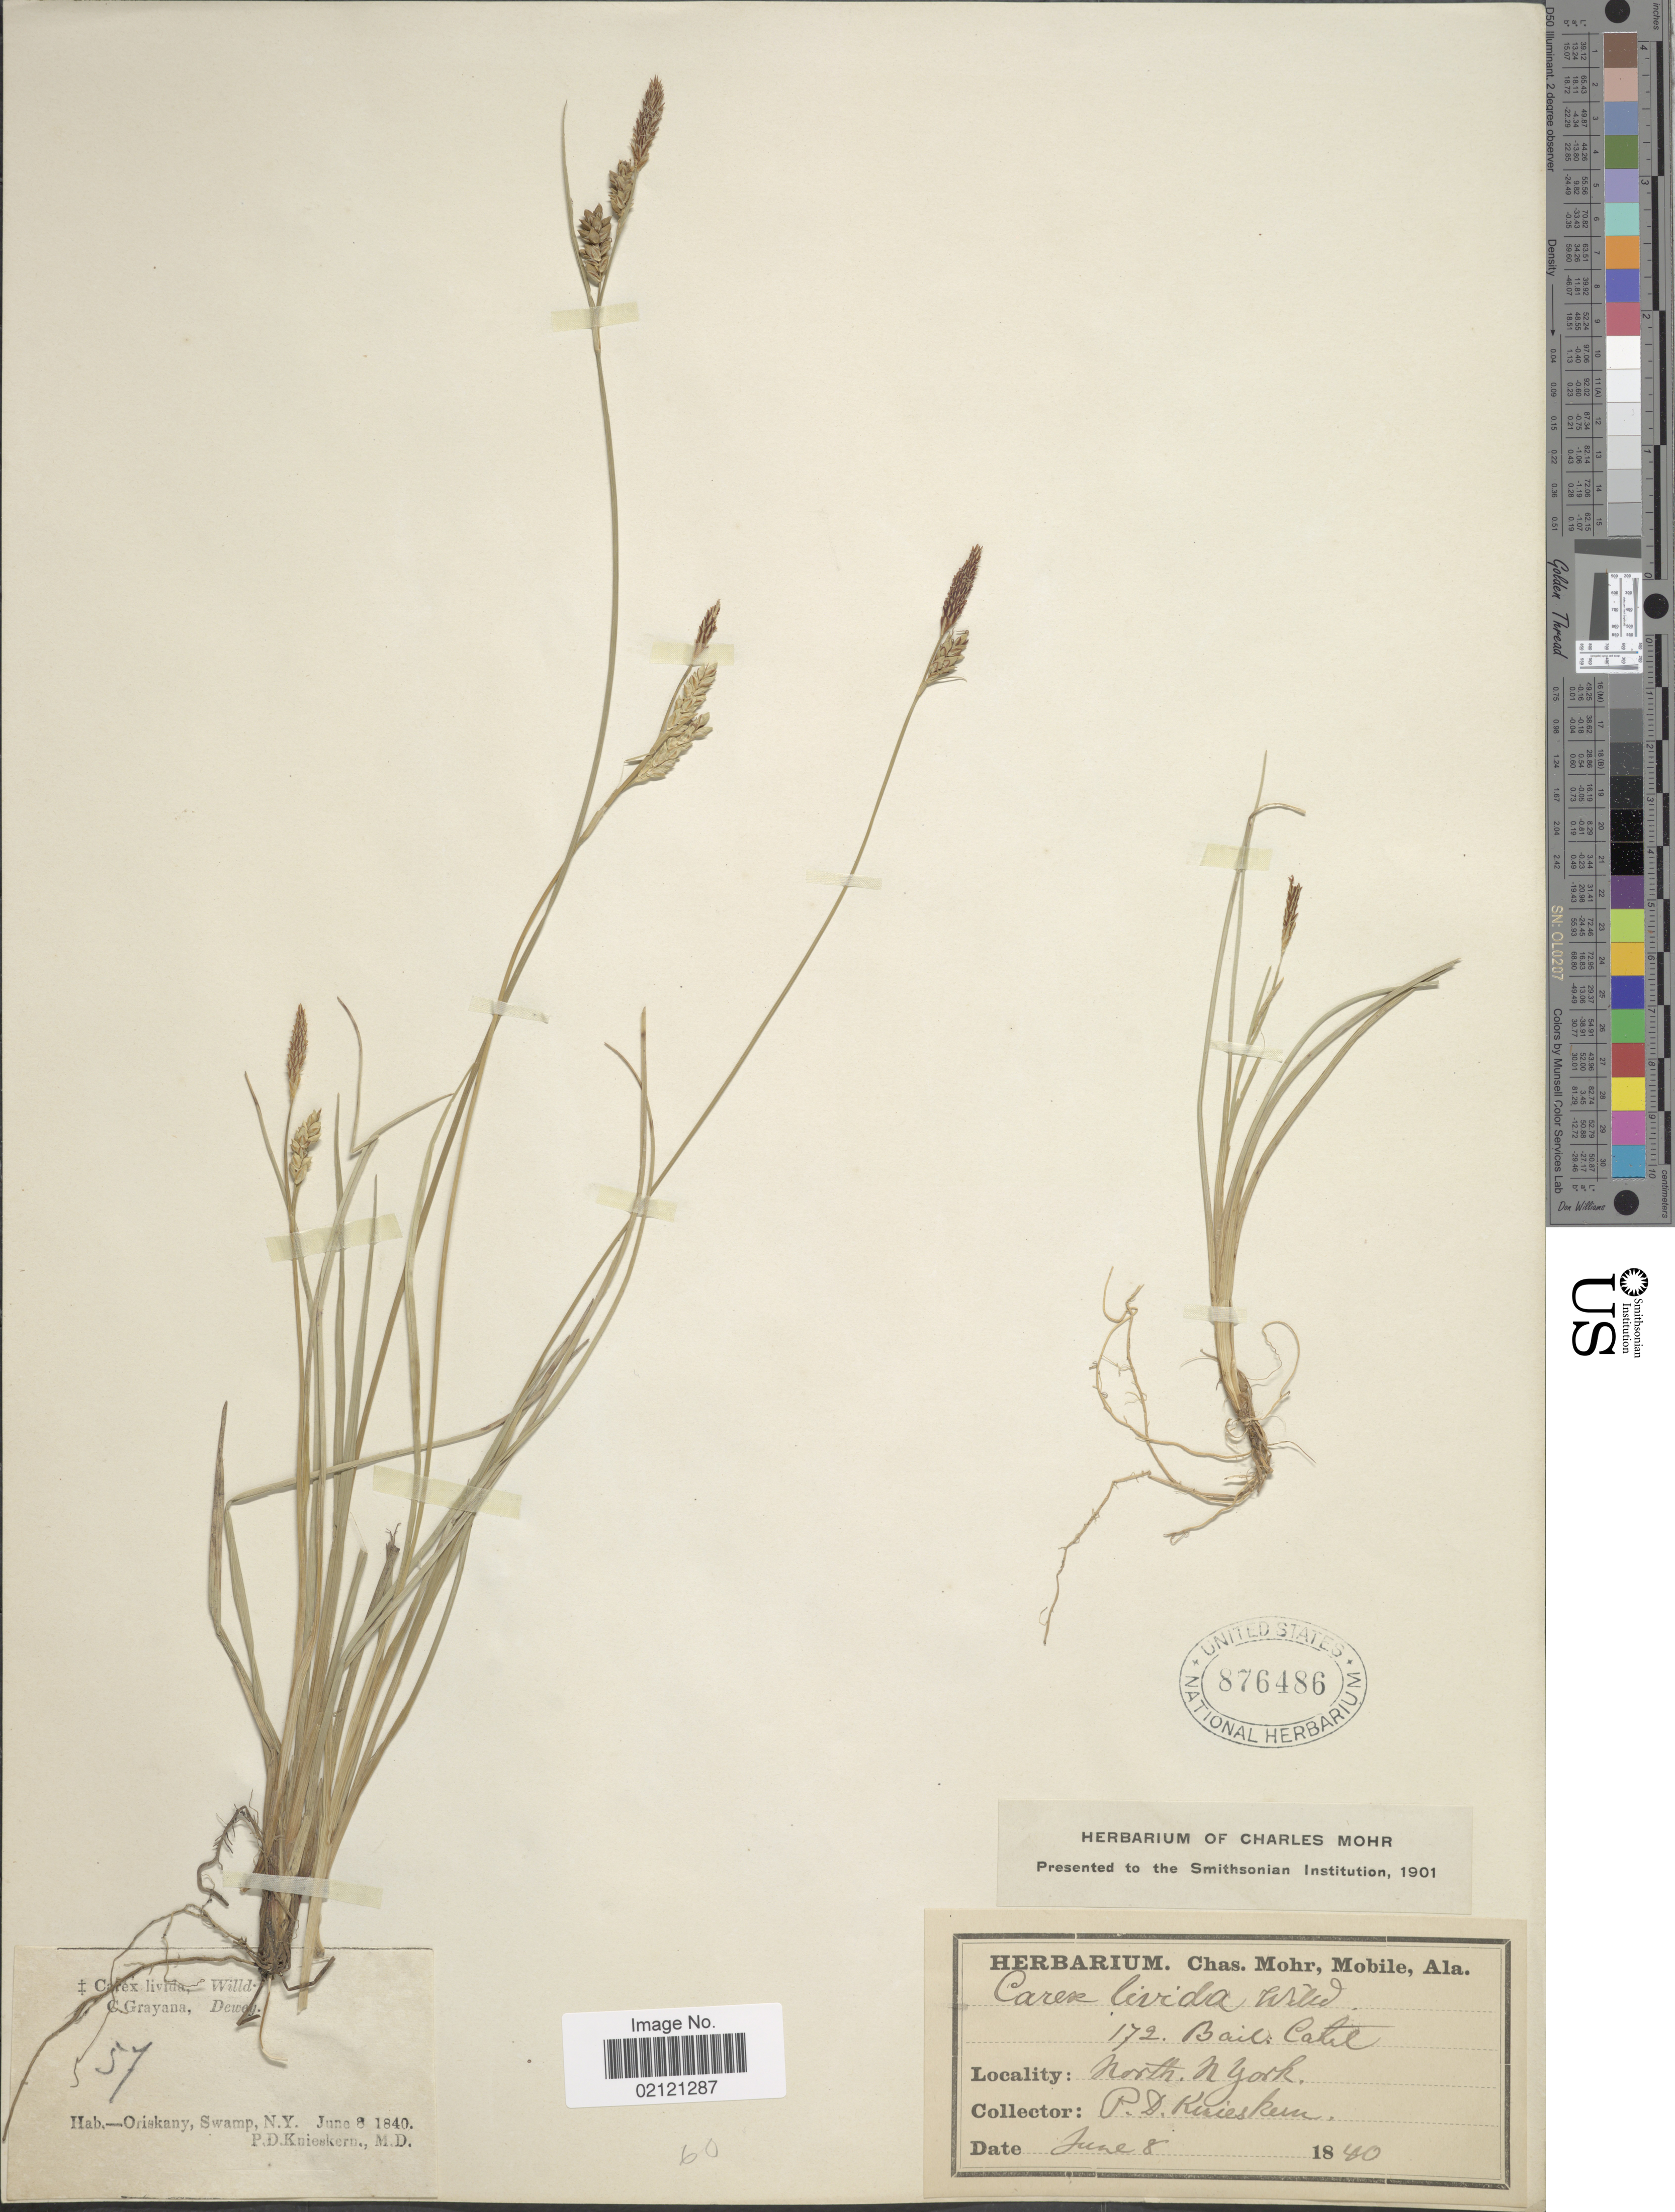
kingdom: Plantae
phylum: Tracheophyta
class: Liliopsida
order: Poales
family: Cyperaceae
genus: Carex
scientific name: Carex livida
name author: (Wahlenb.) Willd.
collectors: P. D. Knieskern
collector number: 57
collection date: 1840-06-08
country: United States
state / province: New York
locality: North New York, Oriskany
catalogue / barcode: US 876486